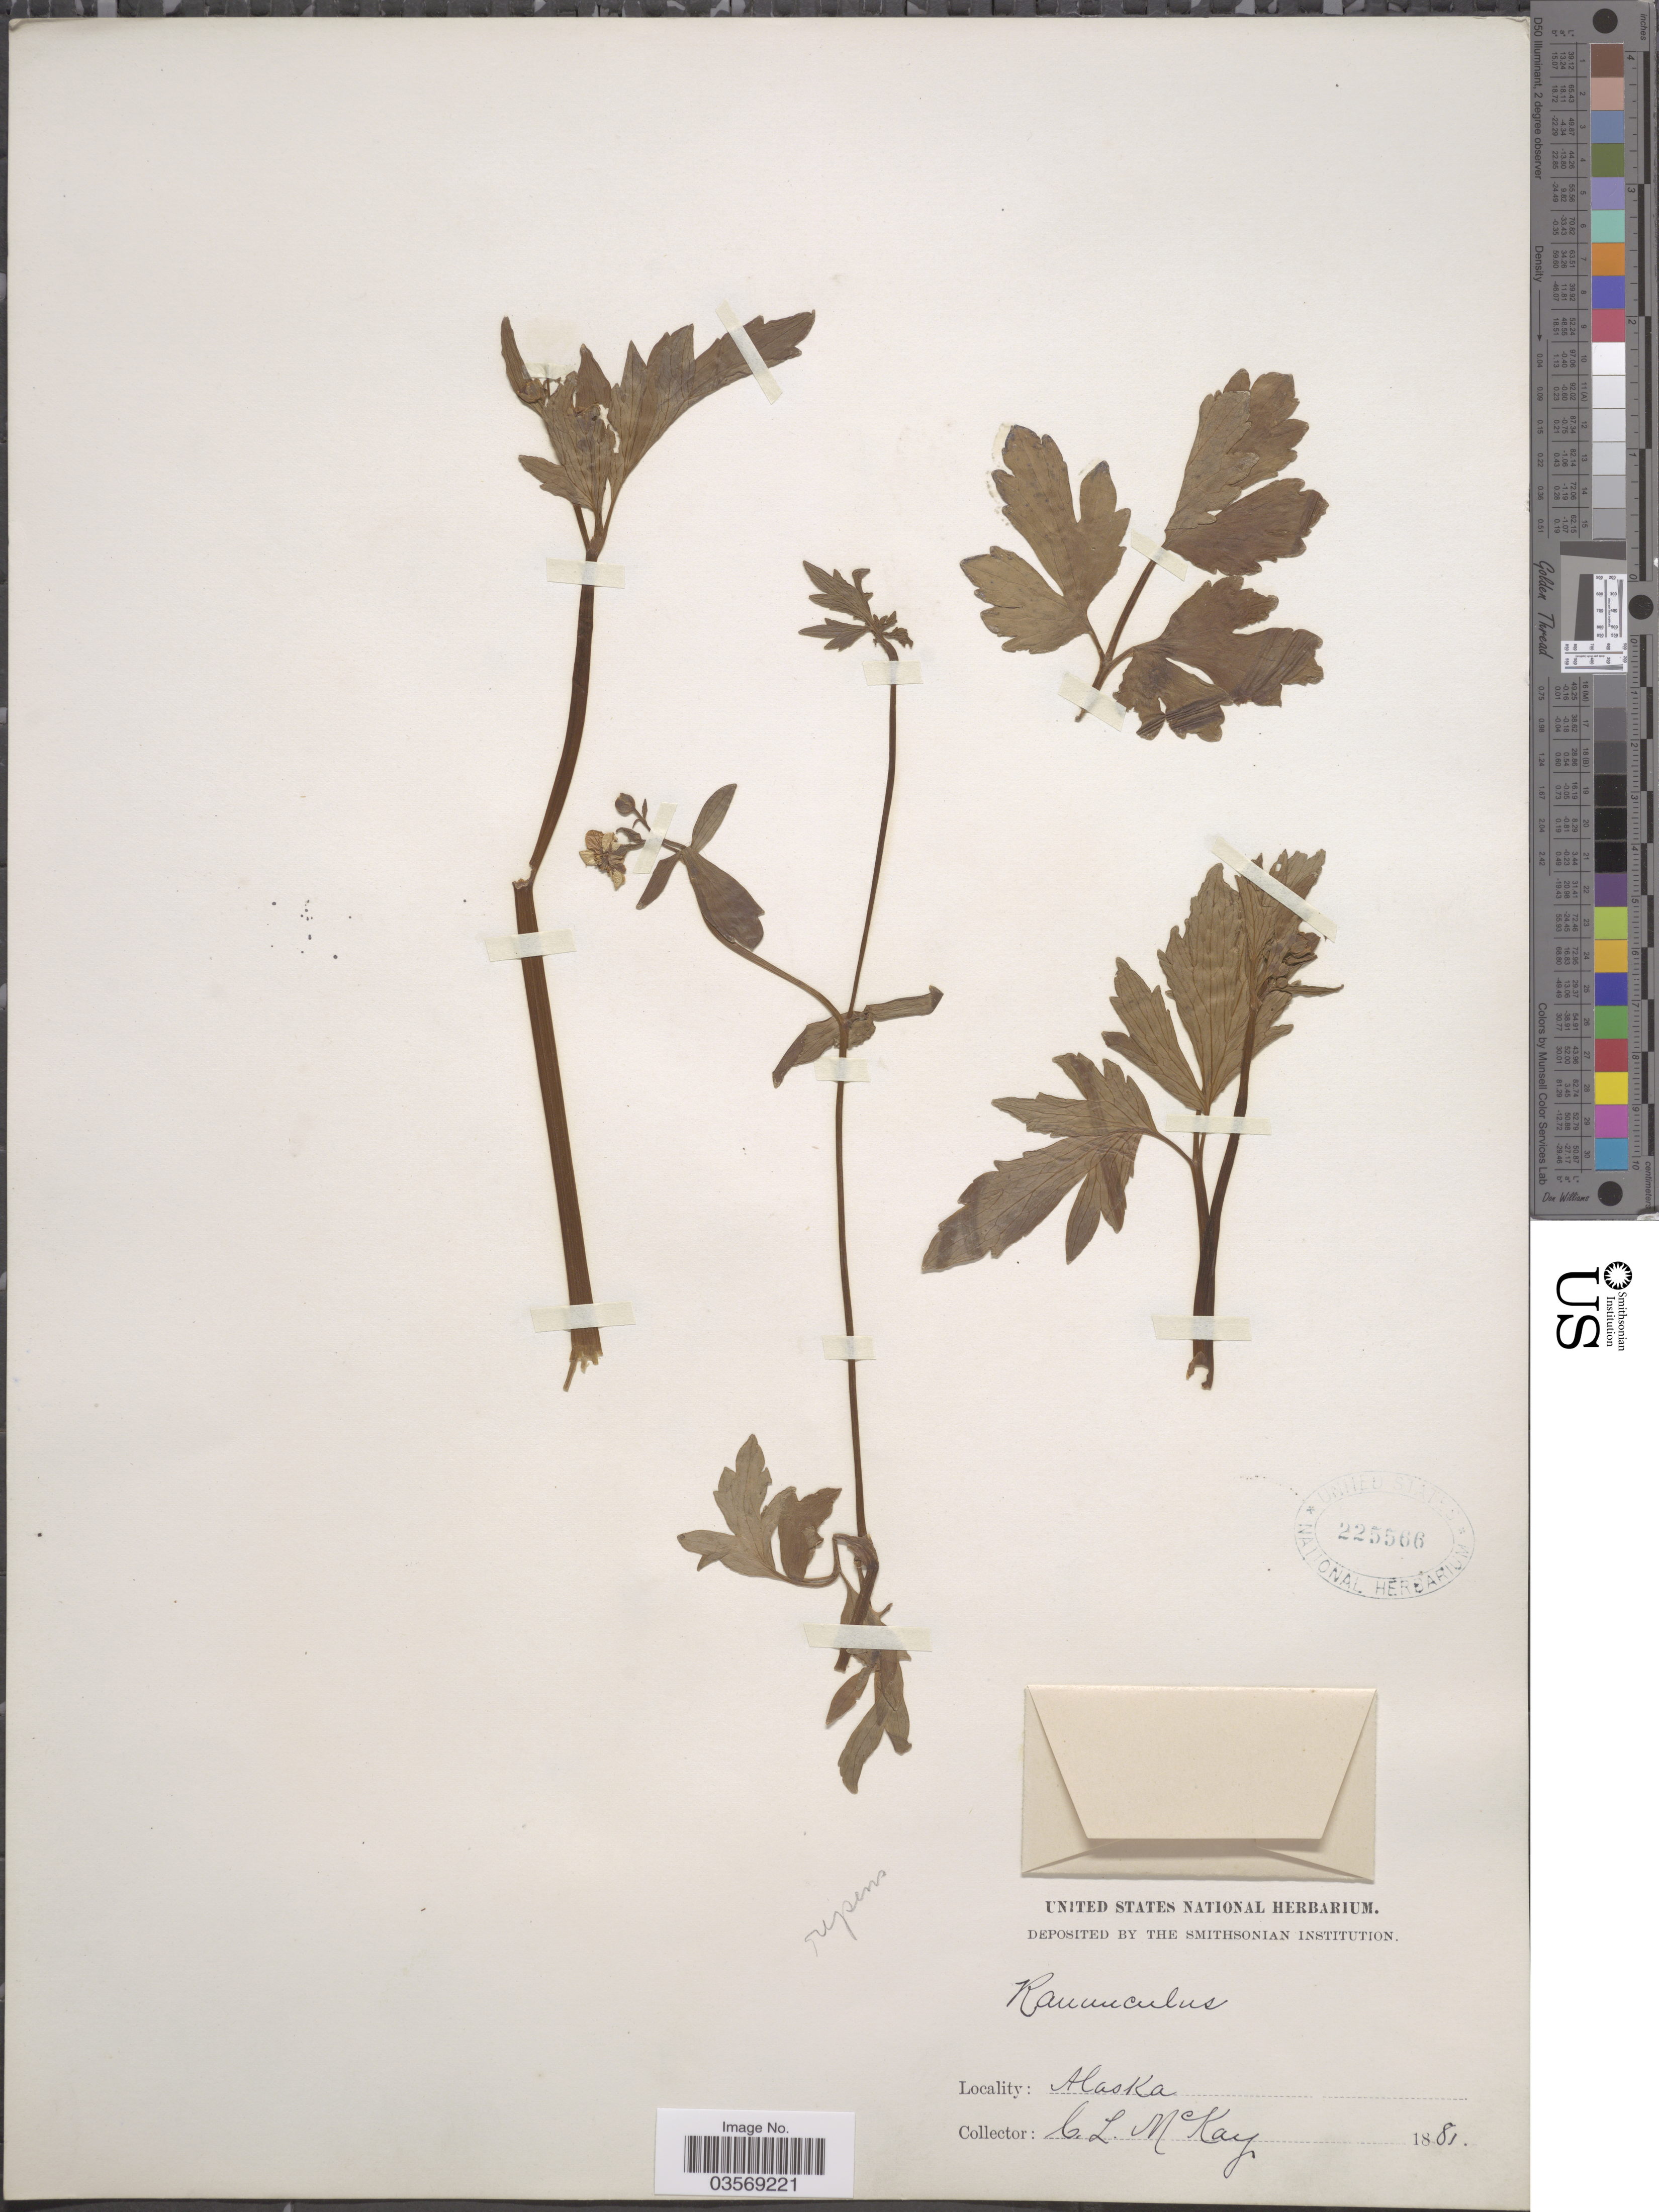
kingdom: Plantae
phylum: Tracheophyta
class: Magnoliopsida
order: Ranunculales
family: Ranunculaceae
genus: Ranunculus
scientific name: Ranunculus repens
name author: L.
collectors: C. McKay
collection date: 1881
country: United States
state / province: Alaska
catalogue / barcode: US 225566